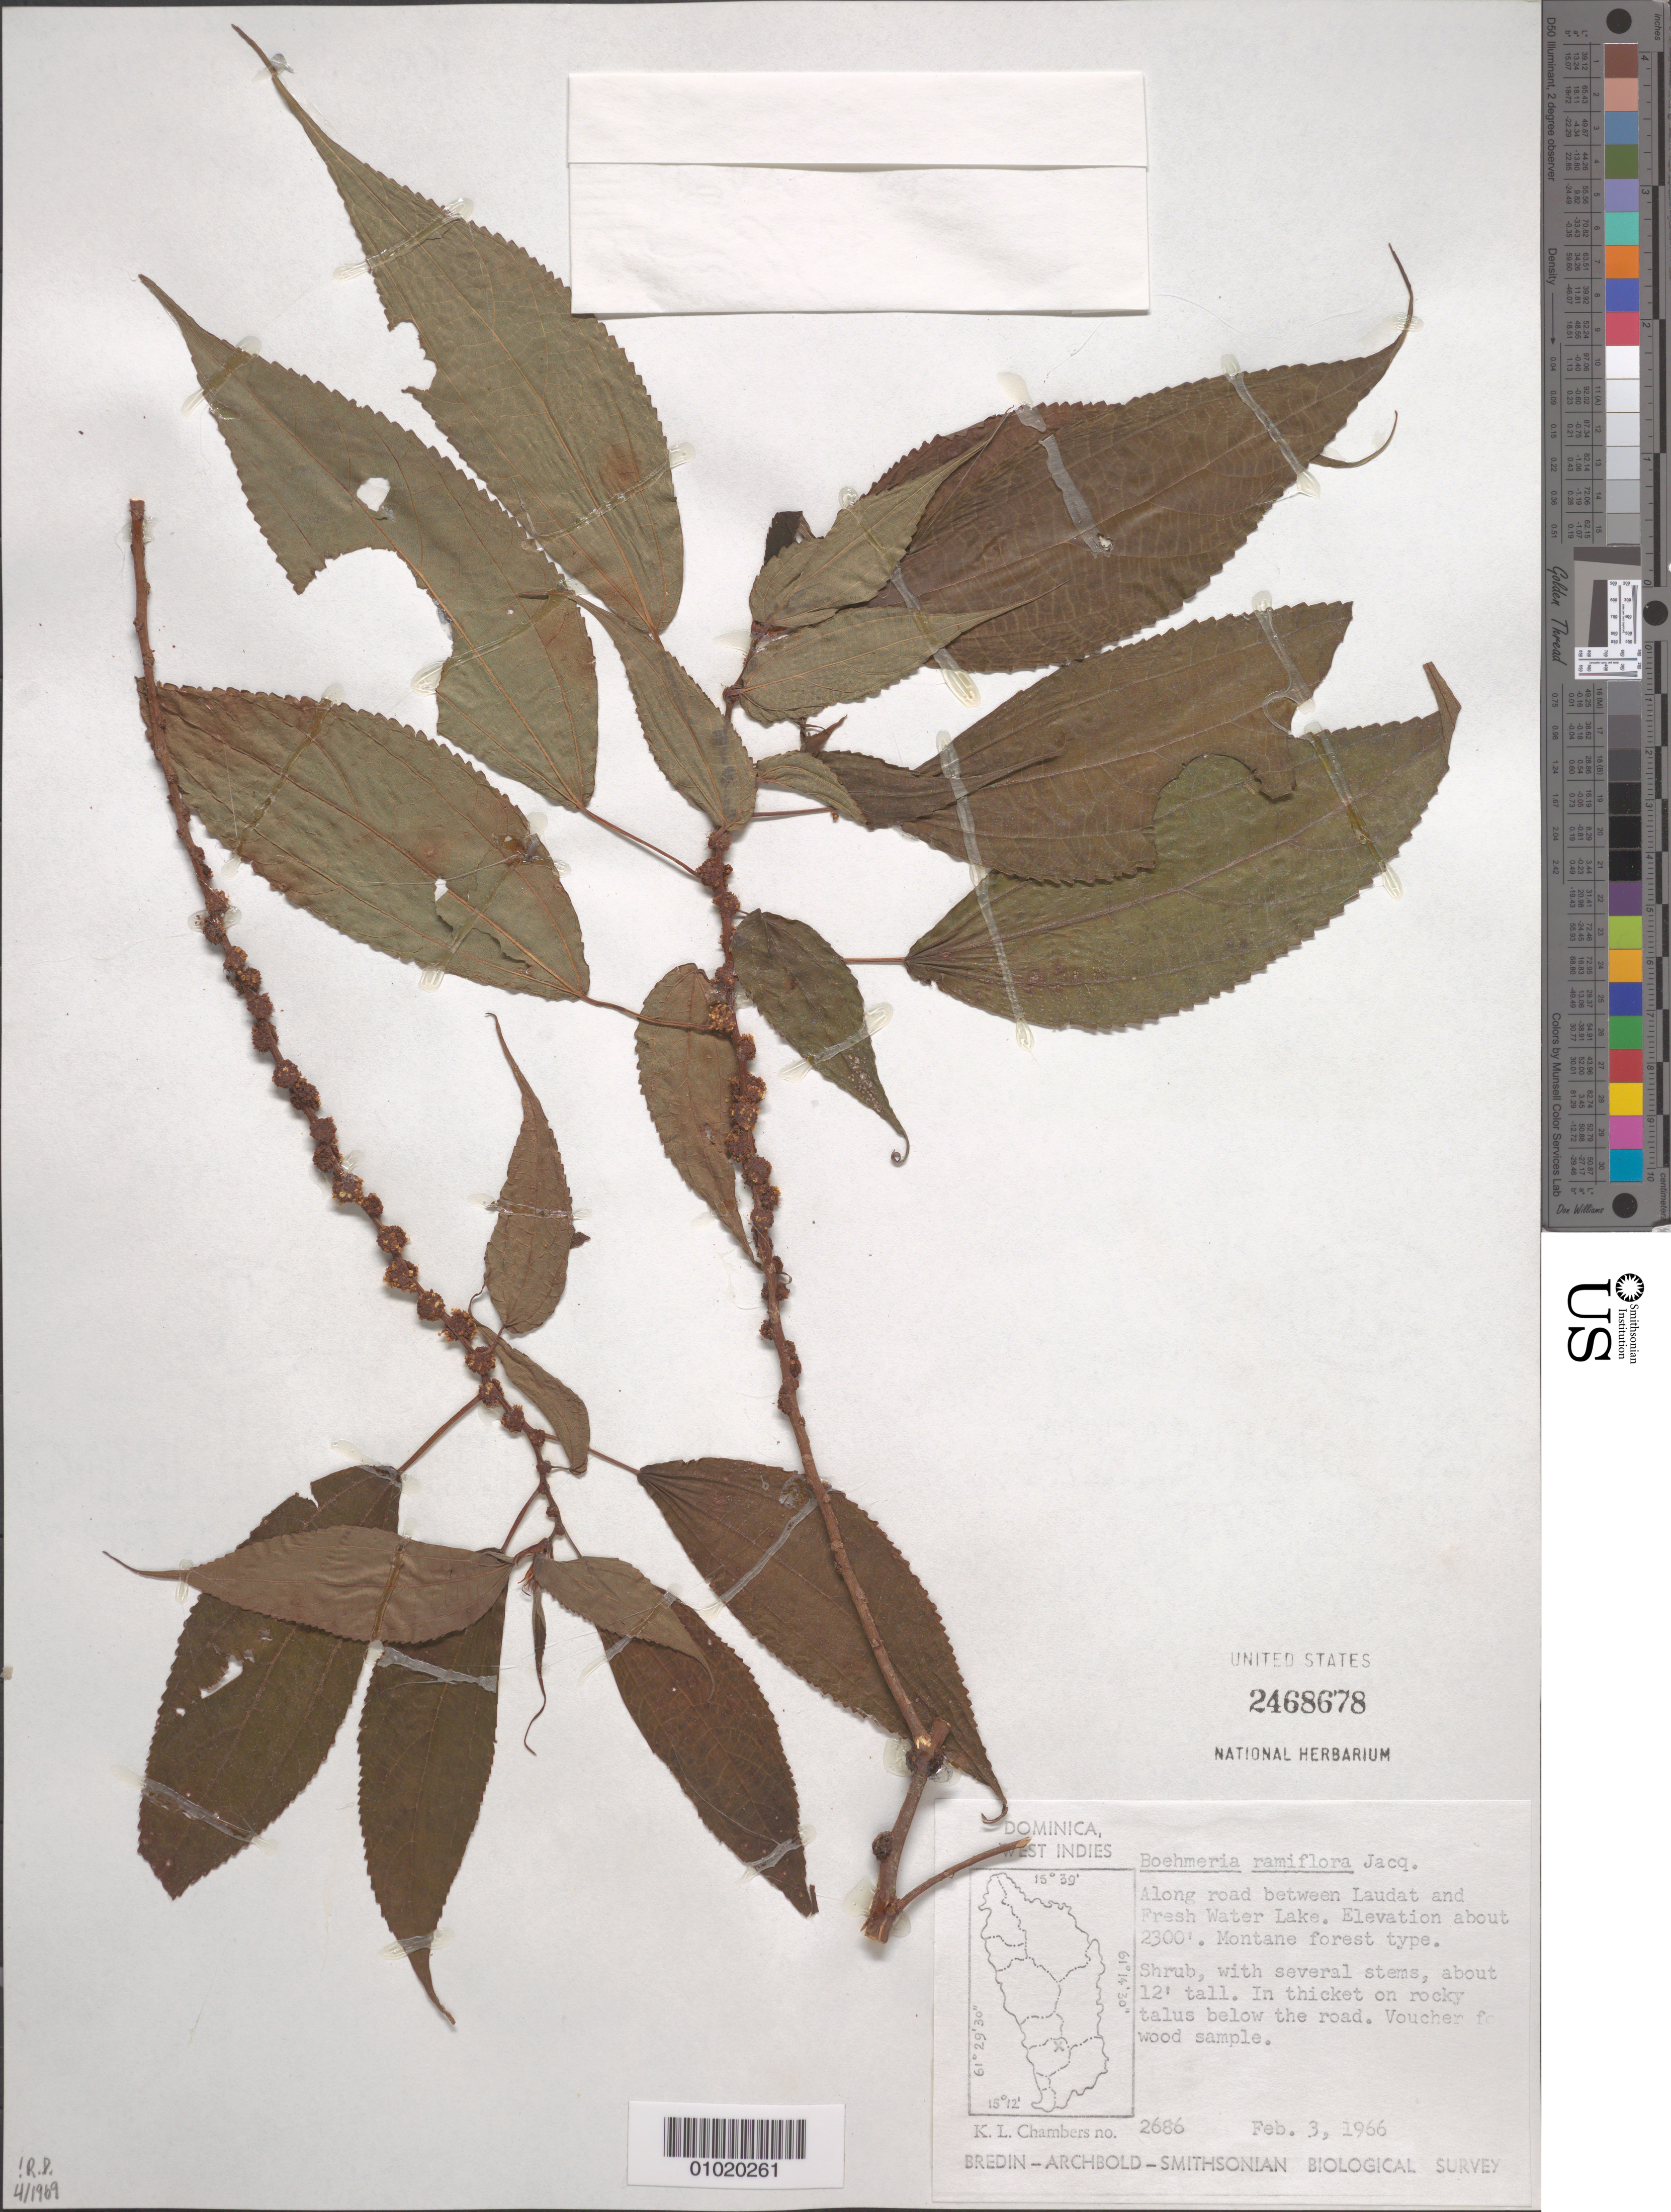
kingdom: Plantae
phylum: Tracheophyta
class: Magnoliopsida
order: Rosales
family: Urticaceae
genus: Boehmeria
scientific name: Boehmeria ramiflora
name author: Jacq.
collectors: K. L. Chambers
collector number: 2686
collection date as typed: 03 Feb 1966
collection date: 1966-02-03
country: Dominica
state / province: St. George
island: Dominica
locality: Along road between Laudat and Fresh Water Lake. Montane forest type.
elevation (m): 701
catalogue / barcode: US 2468678